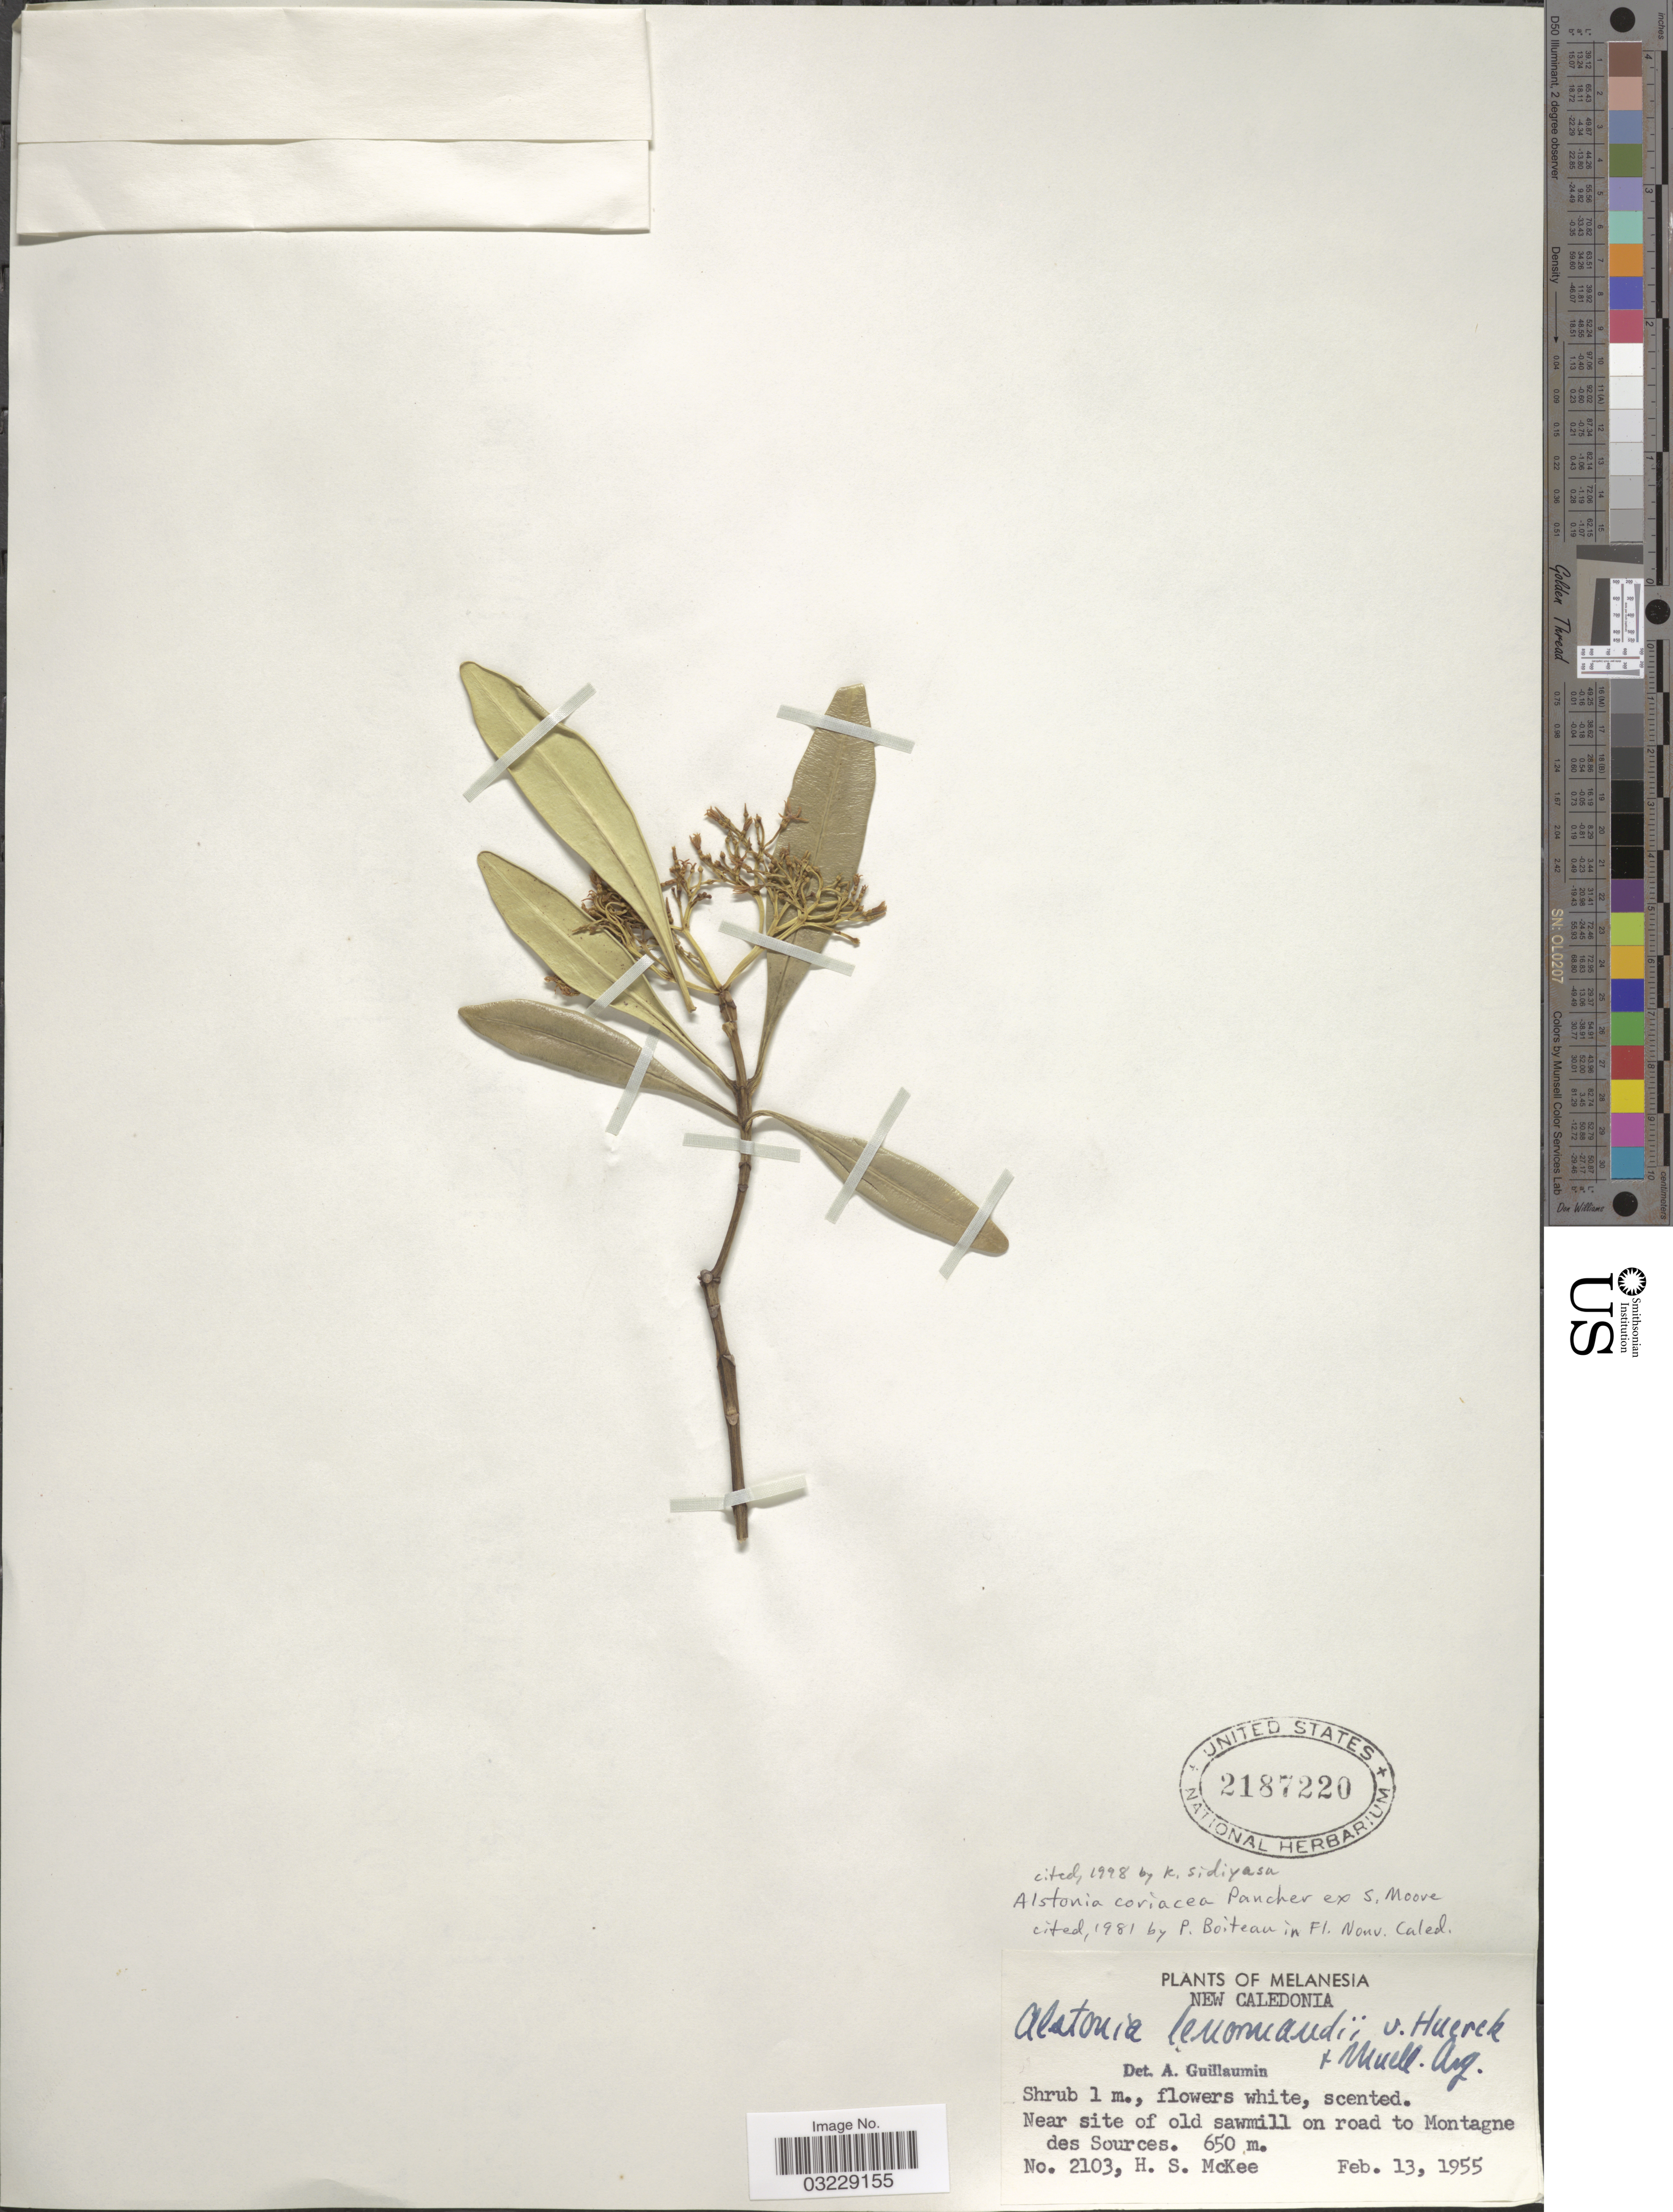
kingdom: Plantae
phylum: Tracheophyta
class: Magnoliopsida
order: Gentianales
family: Apocynaceae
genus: Alstonia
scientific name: Alstonia coriacea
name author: Pancher ex S. Moore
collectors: H. S. McKee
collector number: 2103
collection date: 1955-02-13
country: New Caledonia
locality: Melanesia. Near site of old sawmill on road to Montagne des Sources.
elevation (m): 650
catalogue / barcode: US 2187220